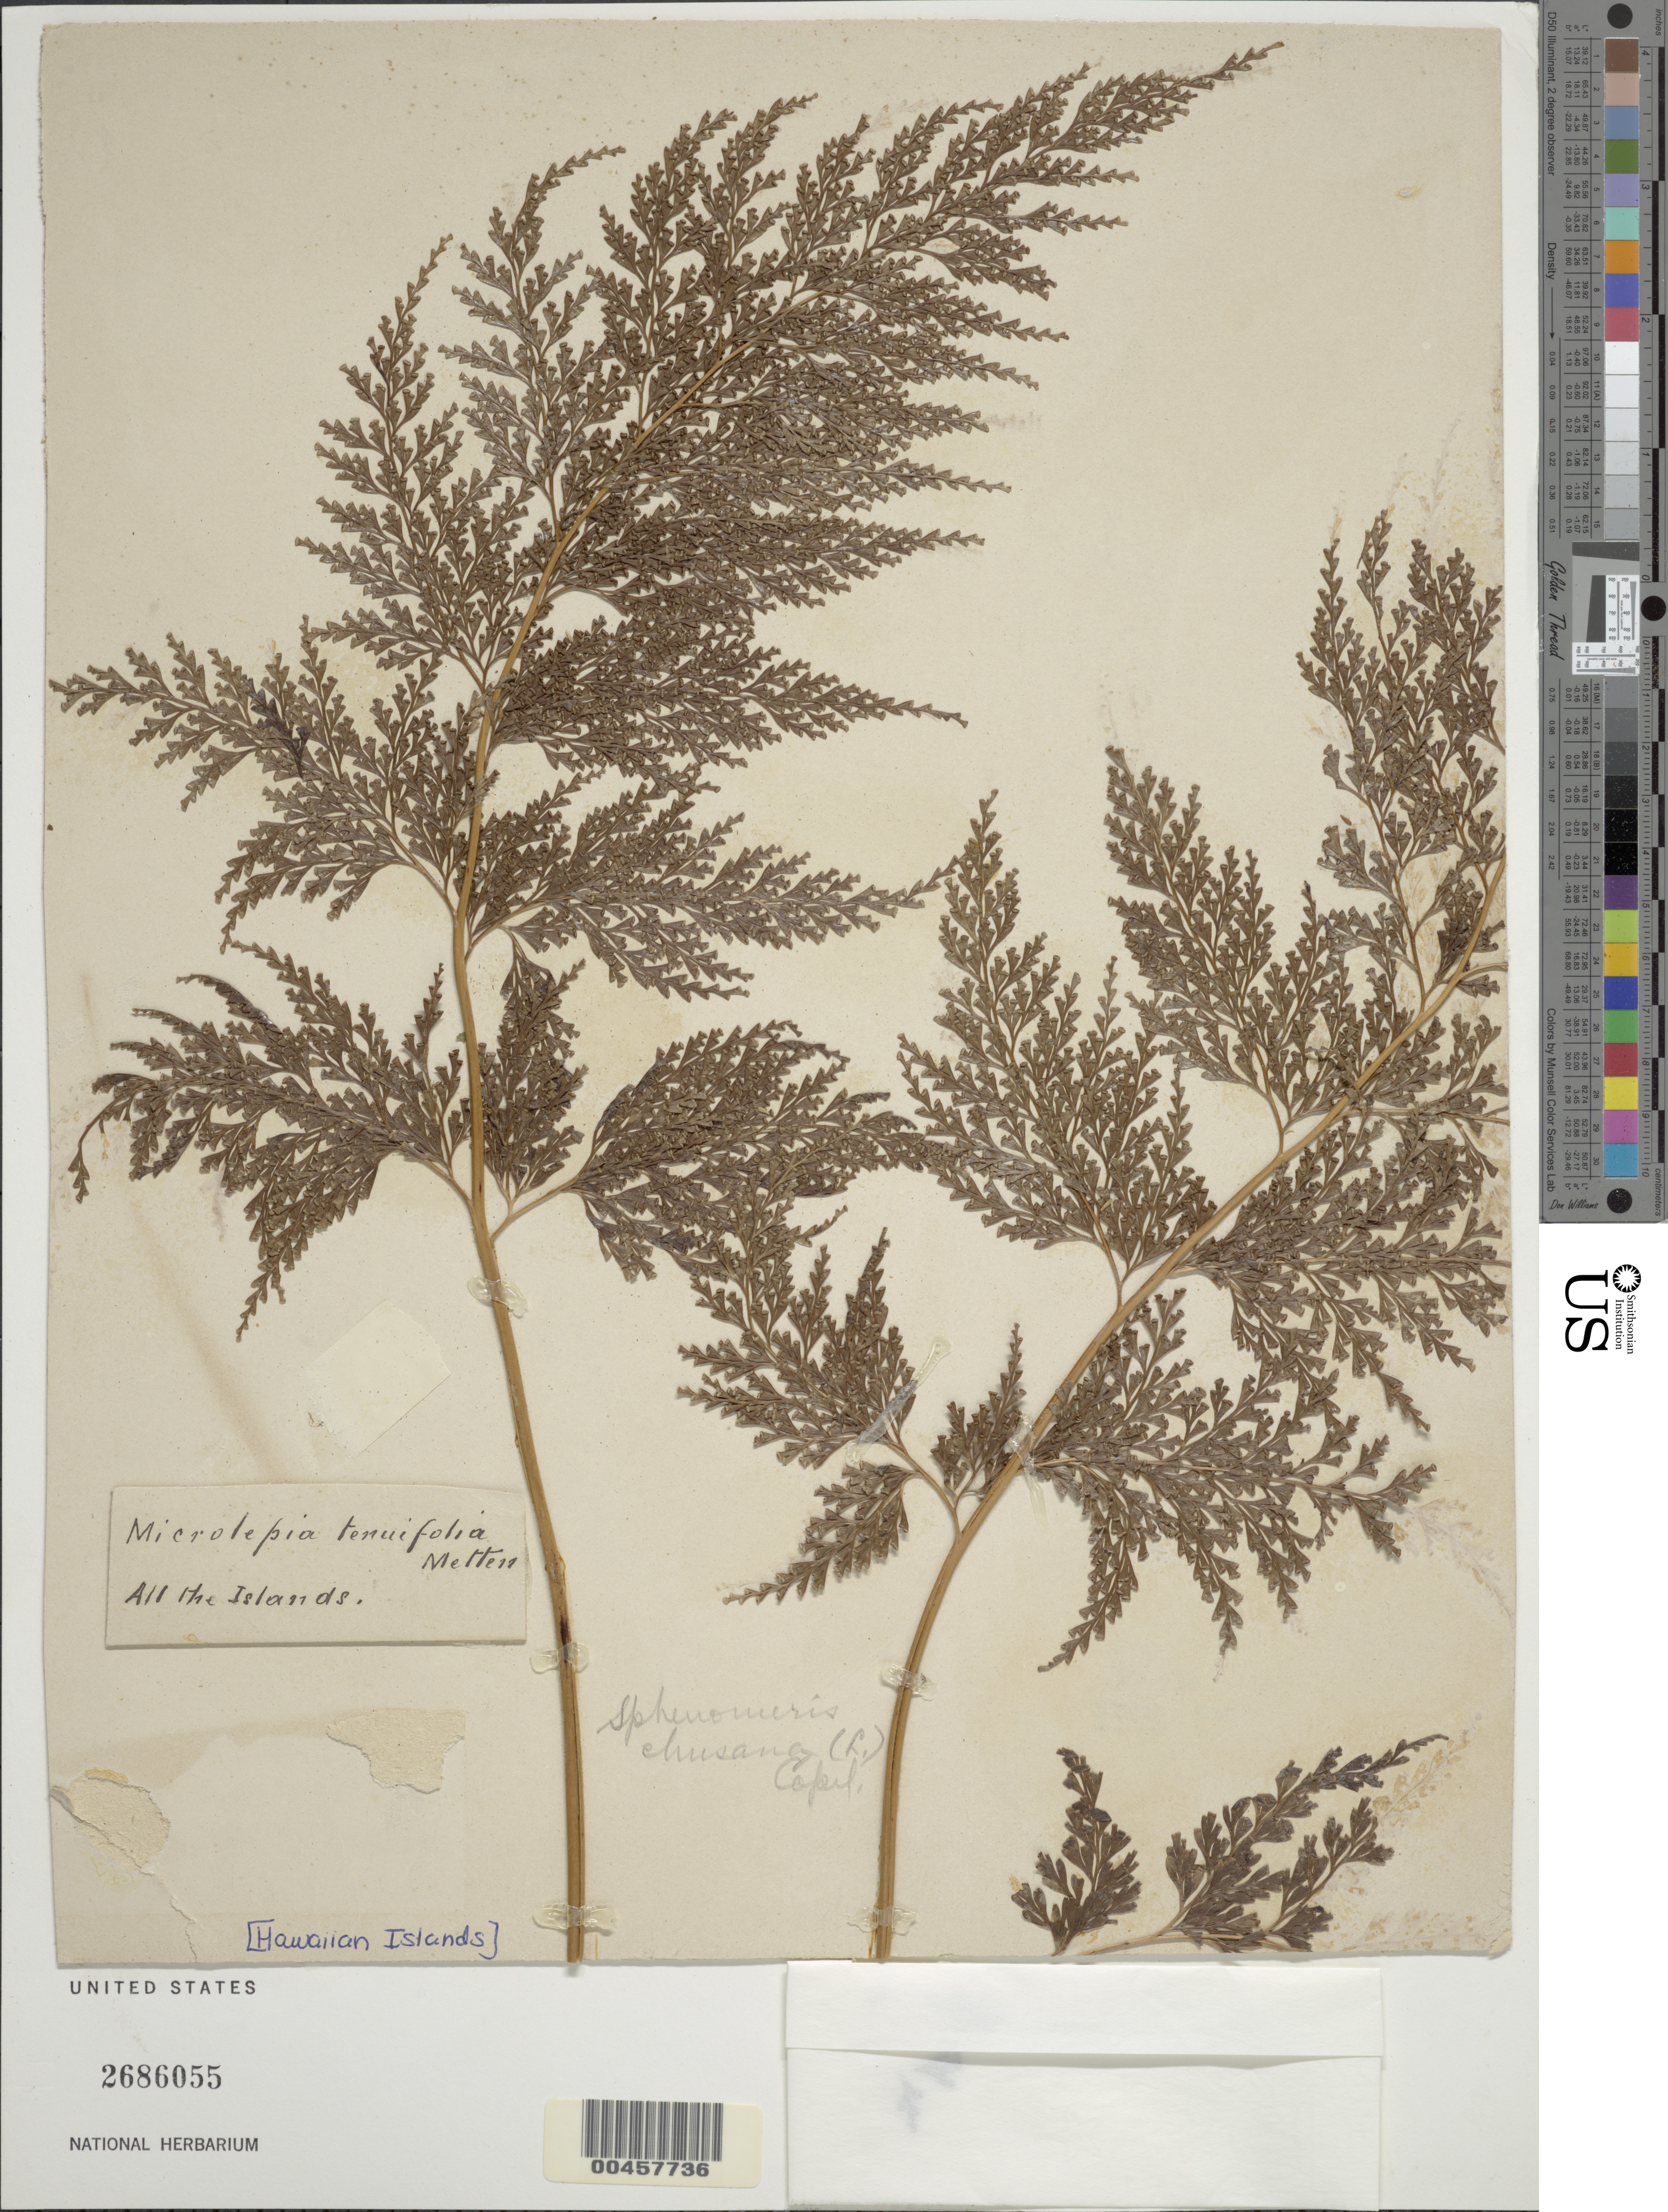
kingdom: Plantae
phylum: Tracheophyta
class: Polypodiopsida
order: Polypodiales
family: Lindsaeaceae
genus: Sphenomeris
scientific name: Sphenomeris chinensis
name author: (L.) Maxon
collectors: W. Hillebrand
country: United States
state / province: Hawaii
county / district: Kauai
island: Kaua'i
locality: Hawaiian Islands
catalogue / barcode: US 2686055